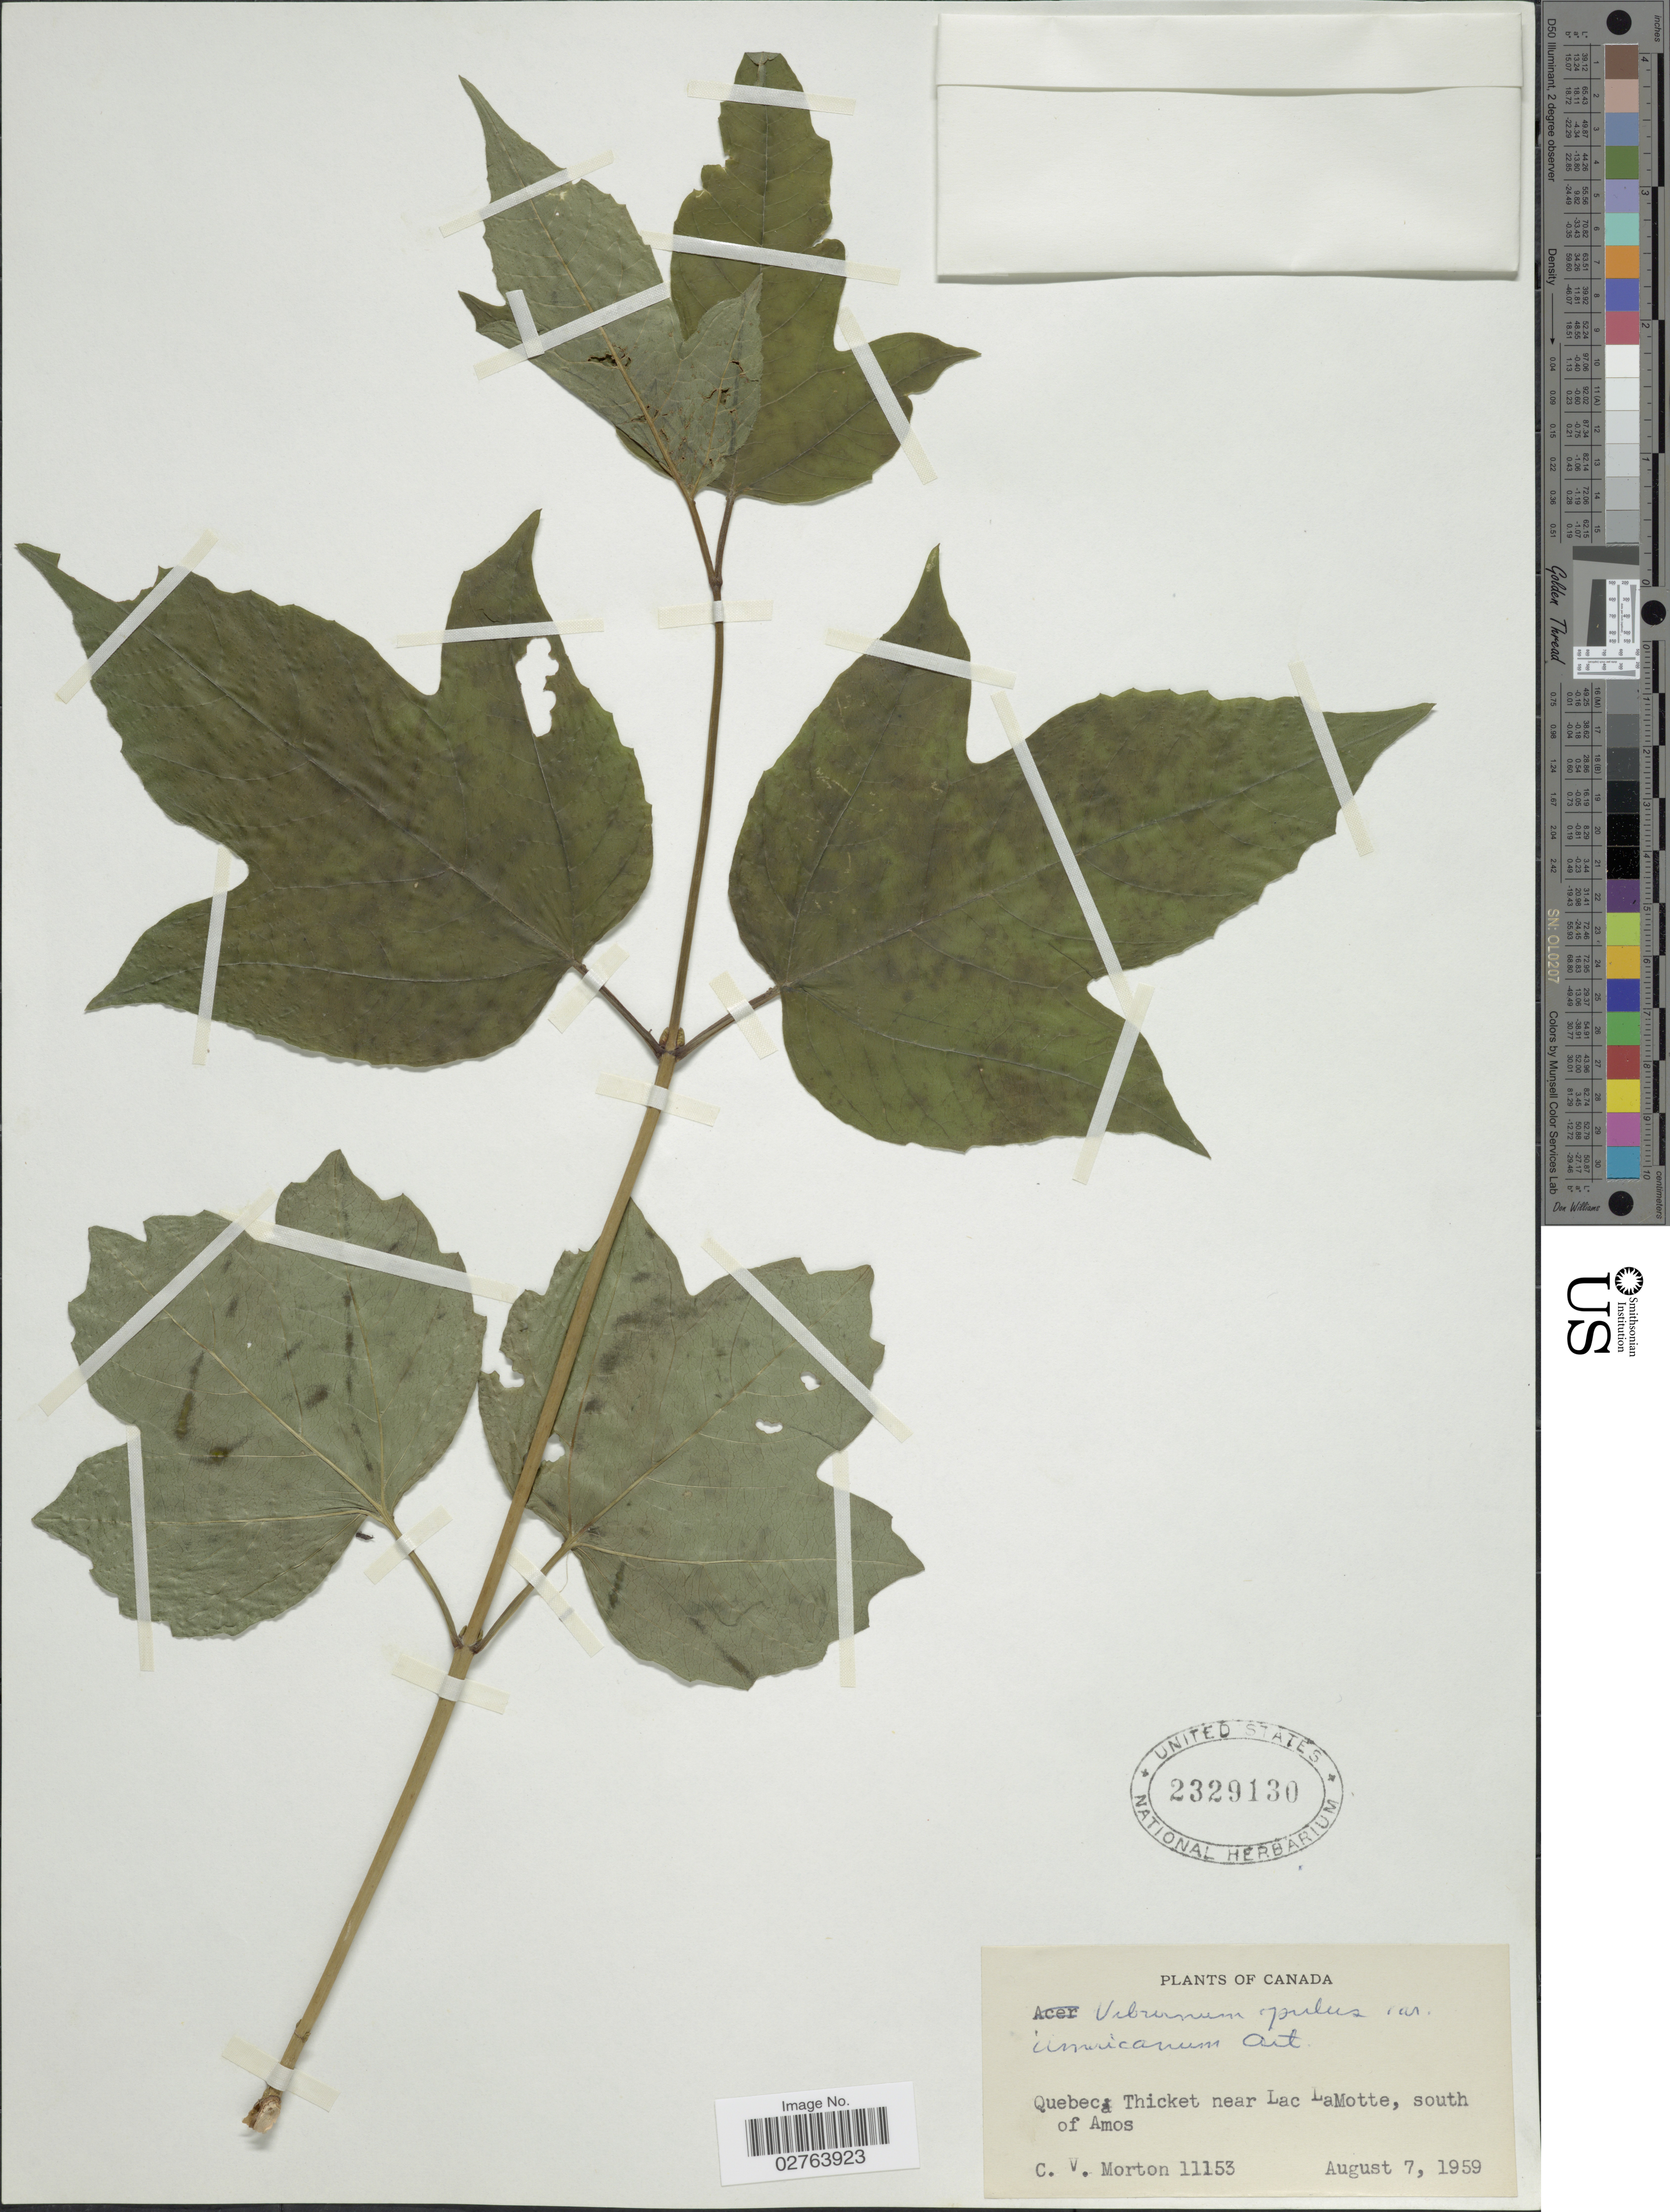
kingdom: Plantae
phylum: Tracheophyta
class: Magnoliopsida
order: Dipsacales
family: Viburnaceae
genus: Viburnum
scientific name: Viburnum opulus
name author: L.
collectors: C. V. Morton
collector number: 11153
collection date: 1959-08-07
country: Canada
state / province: Quebec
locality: Thicket near Lac LaMotte, south of Amos.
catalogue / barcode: US 2329130